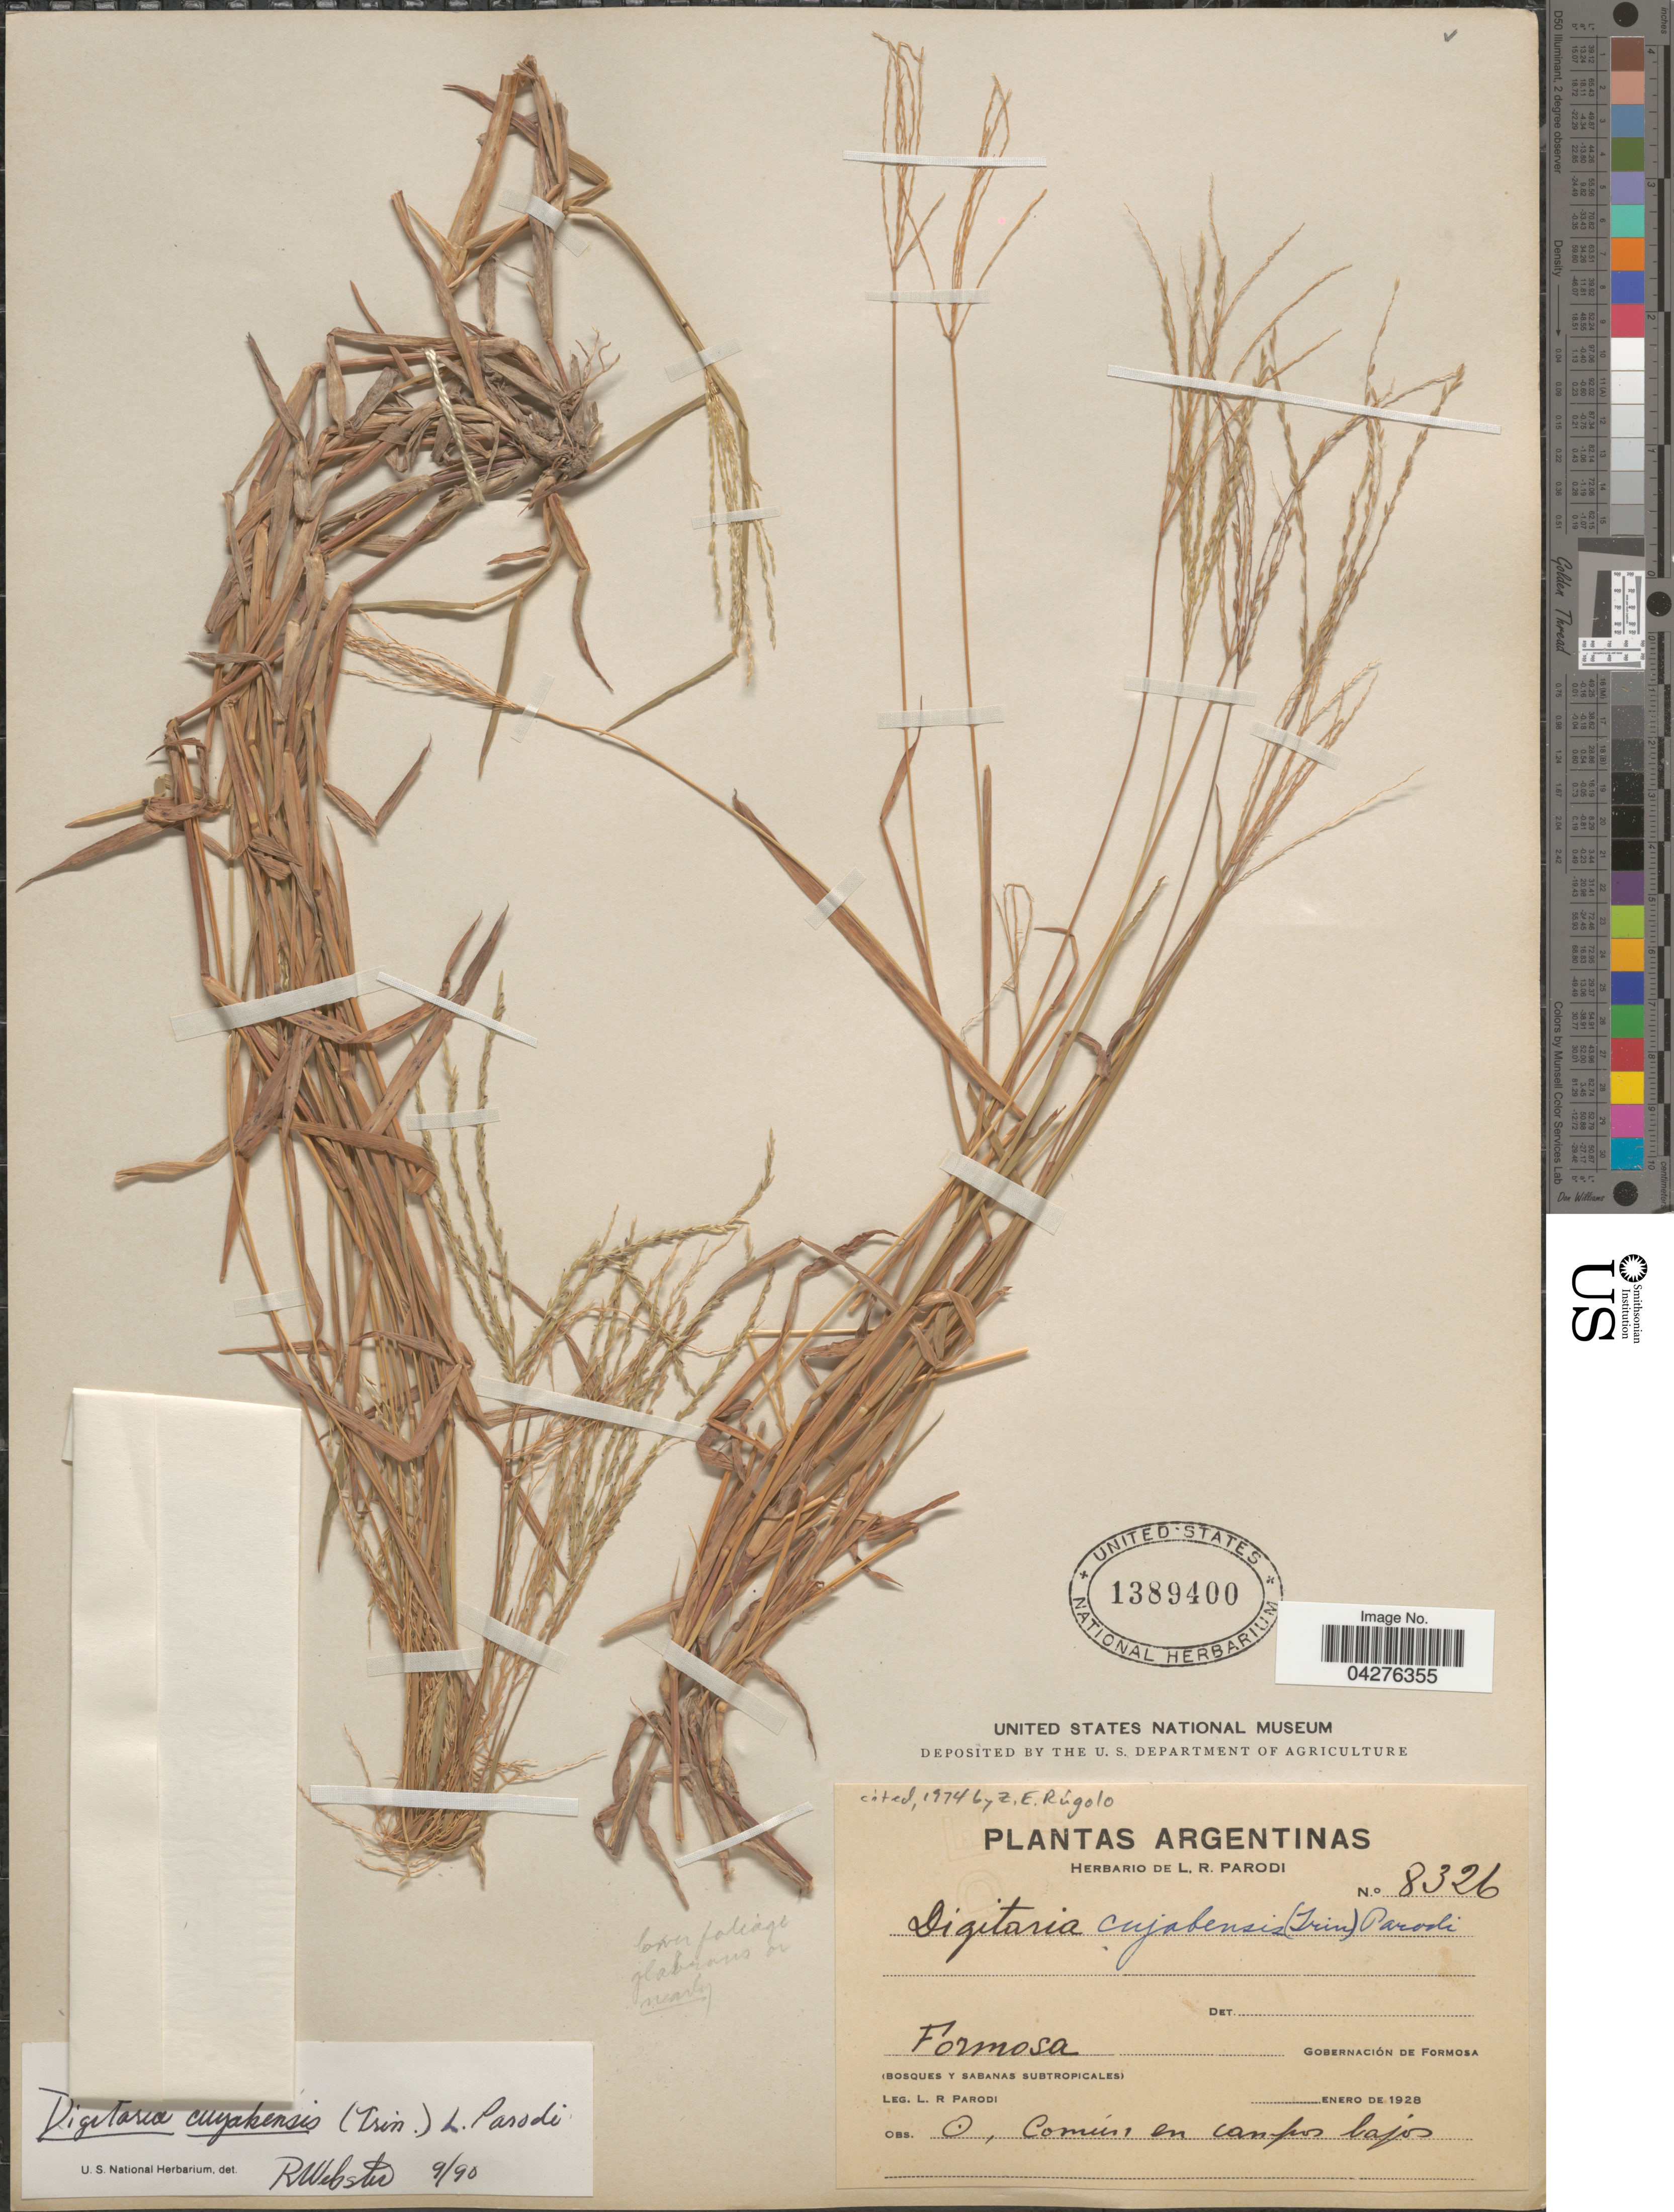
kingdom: Plantae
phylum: Tracheophyta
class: Liliopsida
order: Poales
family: Poaceae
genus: Digitaria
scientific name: Digitaria cuyabensis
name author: (Trin.) Parodi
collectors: L. R. Parodi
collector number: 8326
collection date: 1928-01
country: Argentina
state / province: Formosa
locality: Formosa. Gobernación de Formosa. (Bosques y sabanas subtropicales).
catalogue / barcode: US 1389400